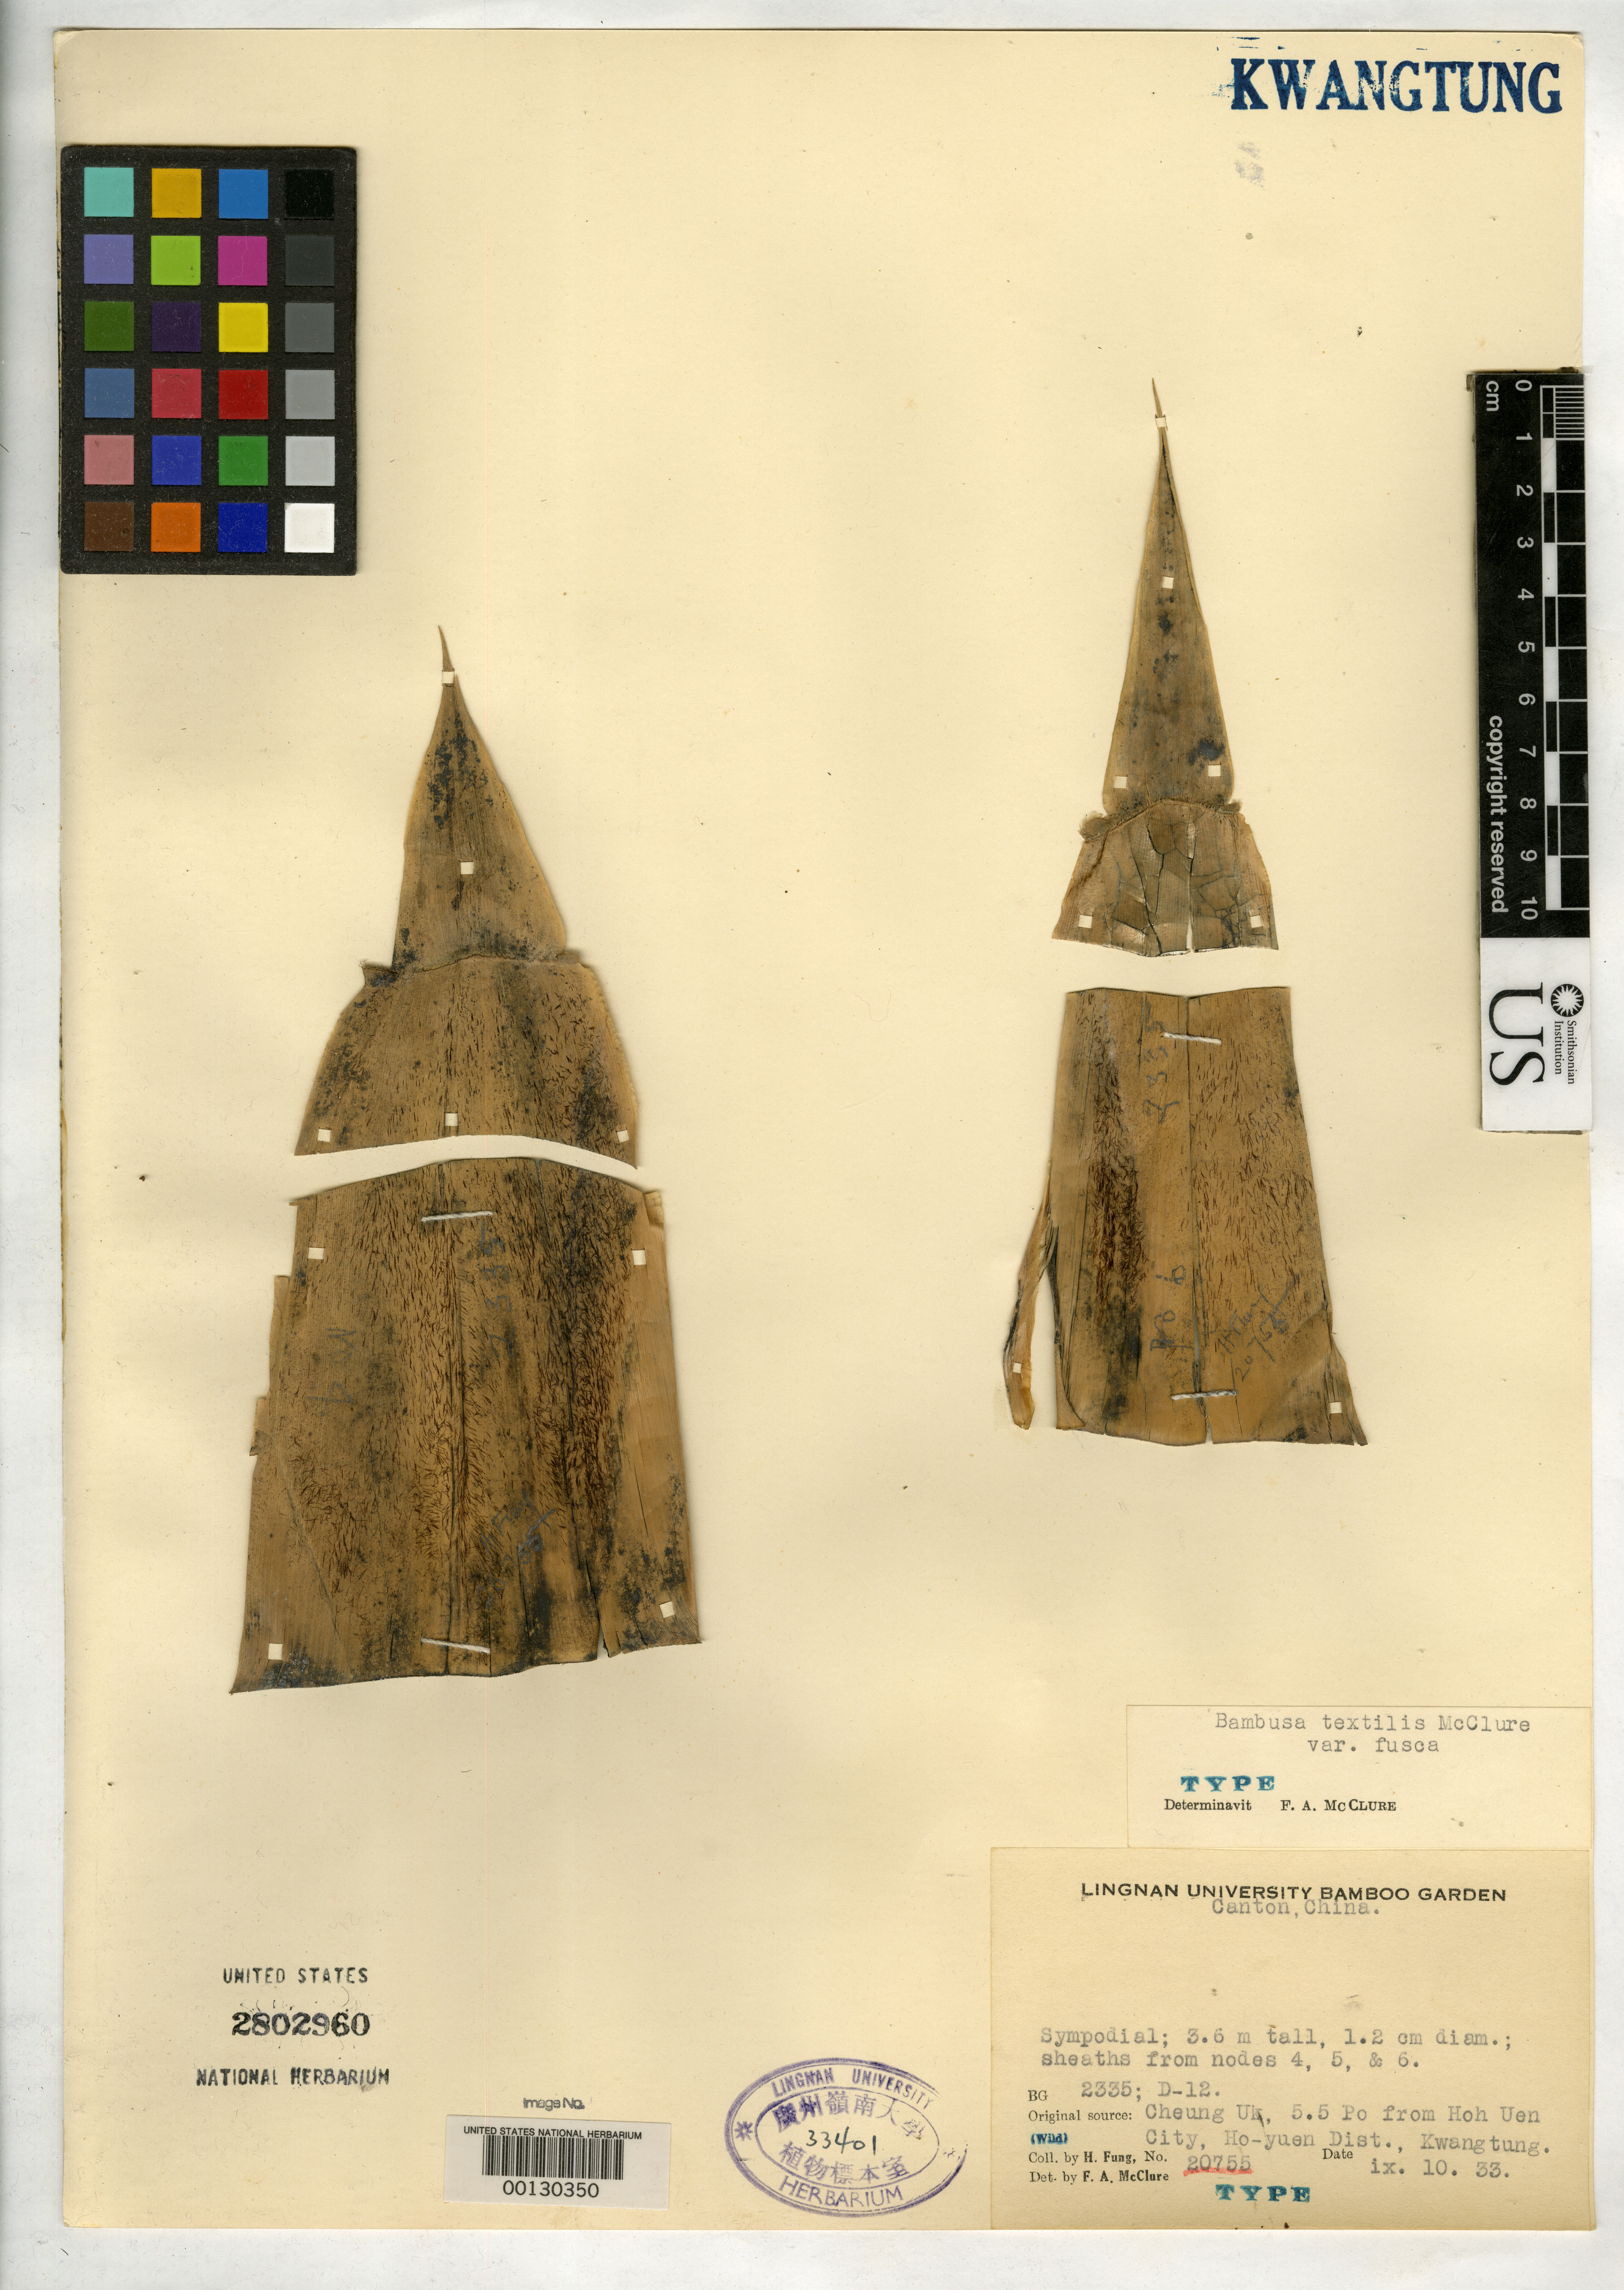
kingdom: Plantae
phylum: Tracheophyta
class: Liliopsida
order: Poales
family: Poaceae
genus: Bambusa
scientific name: Bambusa textilis var. fusca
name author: McClure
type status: Holotype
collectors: H. L. Fung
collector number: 20755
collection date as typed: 10 Sep 1933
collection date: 1933-09-10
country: China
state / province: Guangdong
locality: Cheung UK, 5.5 Po from Hoh Uen city, Ho-yuen dist.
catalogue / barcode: US 2802960